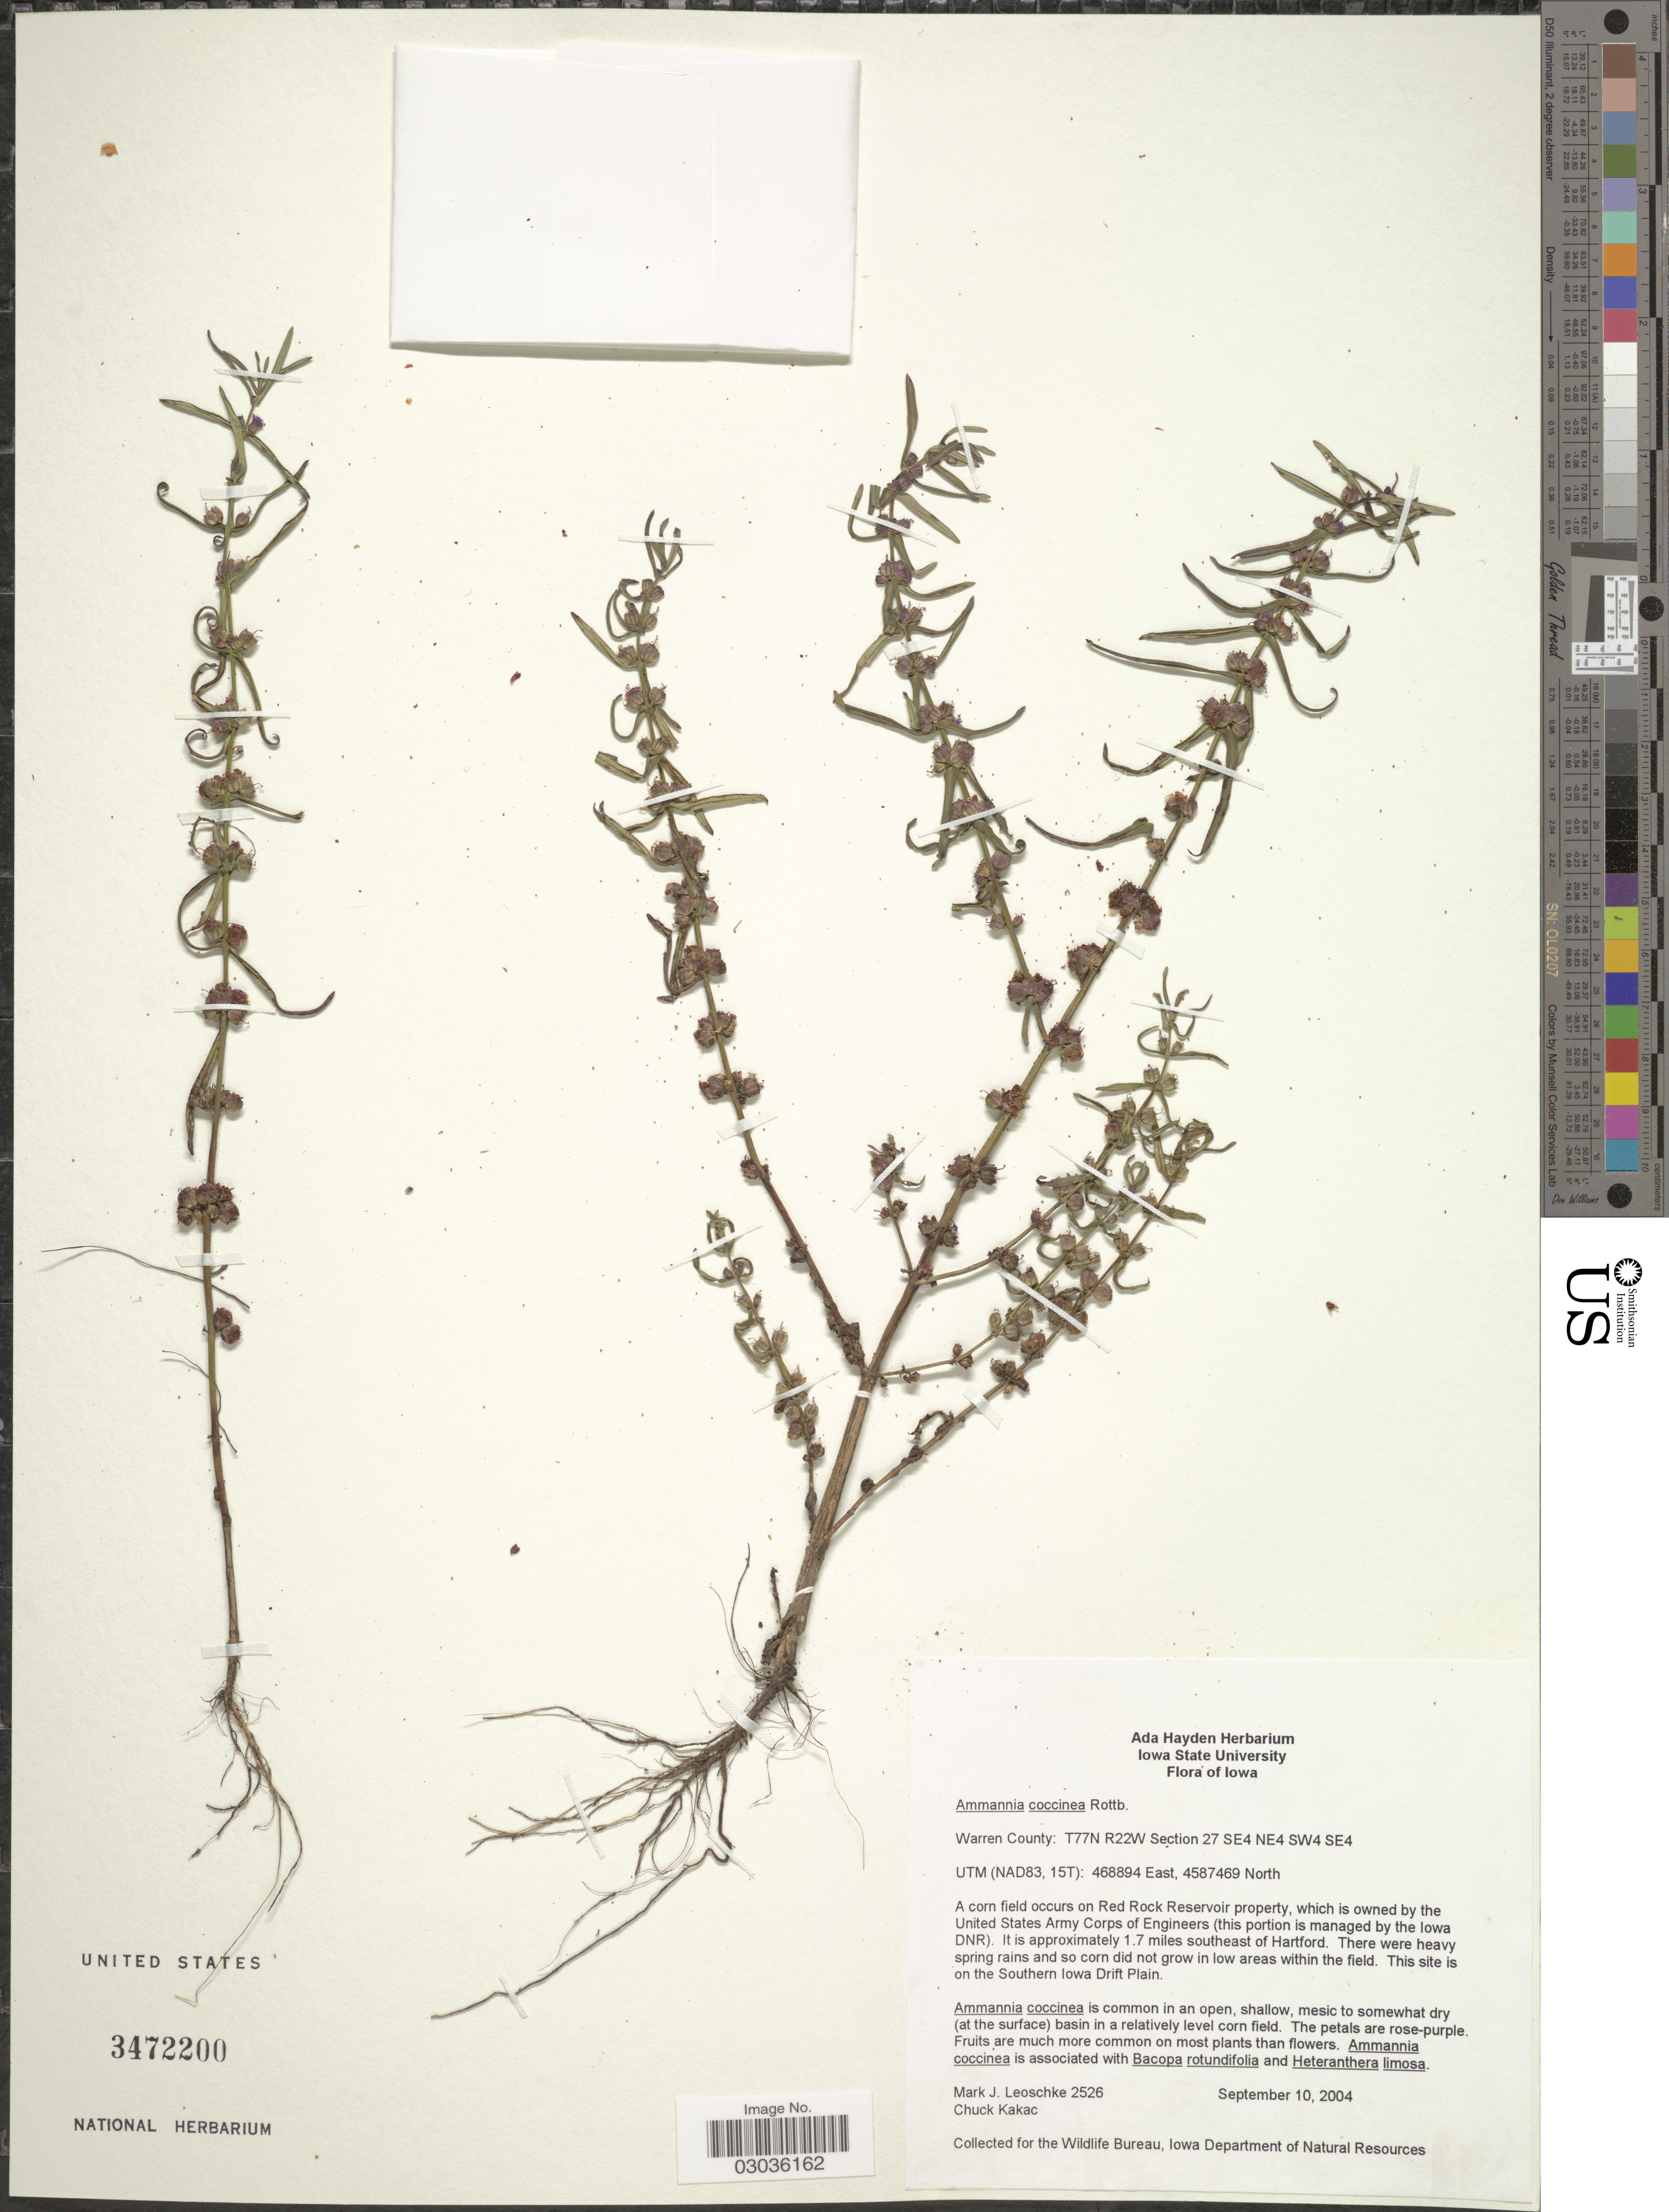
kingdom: Plantae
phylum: Tracheophyta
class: Magnoliopsida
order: Myrtales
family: Lythraceae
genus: Ammannia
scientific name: Ammannia coccinea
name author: Rottb.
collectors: M. J. Leoschke & C. Kakac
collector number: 2526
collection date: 2004-09-10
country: United States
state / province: Iowa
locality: Warren County: T77N R22W Section 27 SE4 NE4 SW4 SE4, UTM (NAD83, 15T) A corn field occurs on Red Rock Reservoir property, which is owned by the United States Army Corps of Engineers (this portion is managed by the Iowa DNR). It is approximately 1.7 miles southeast of Hartford. This site is on the Southern Iowa Drift Plain.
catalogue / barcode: US 3472200